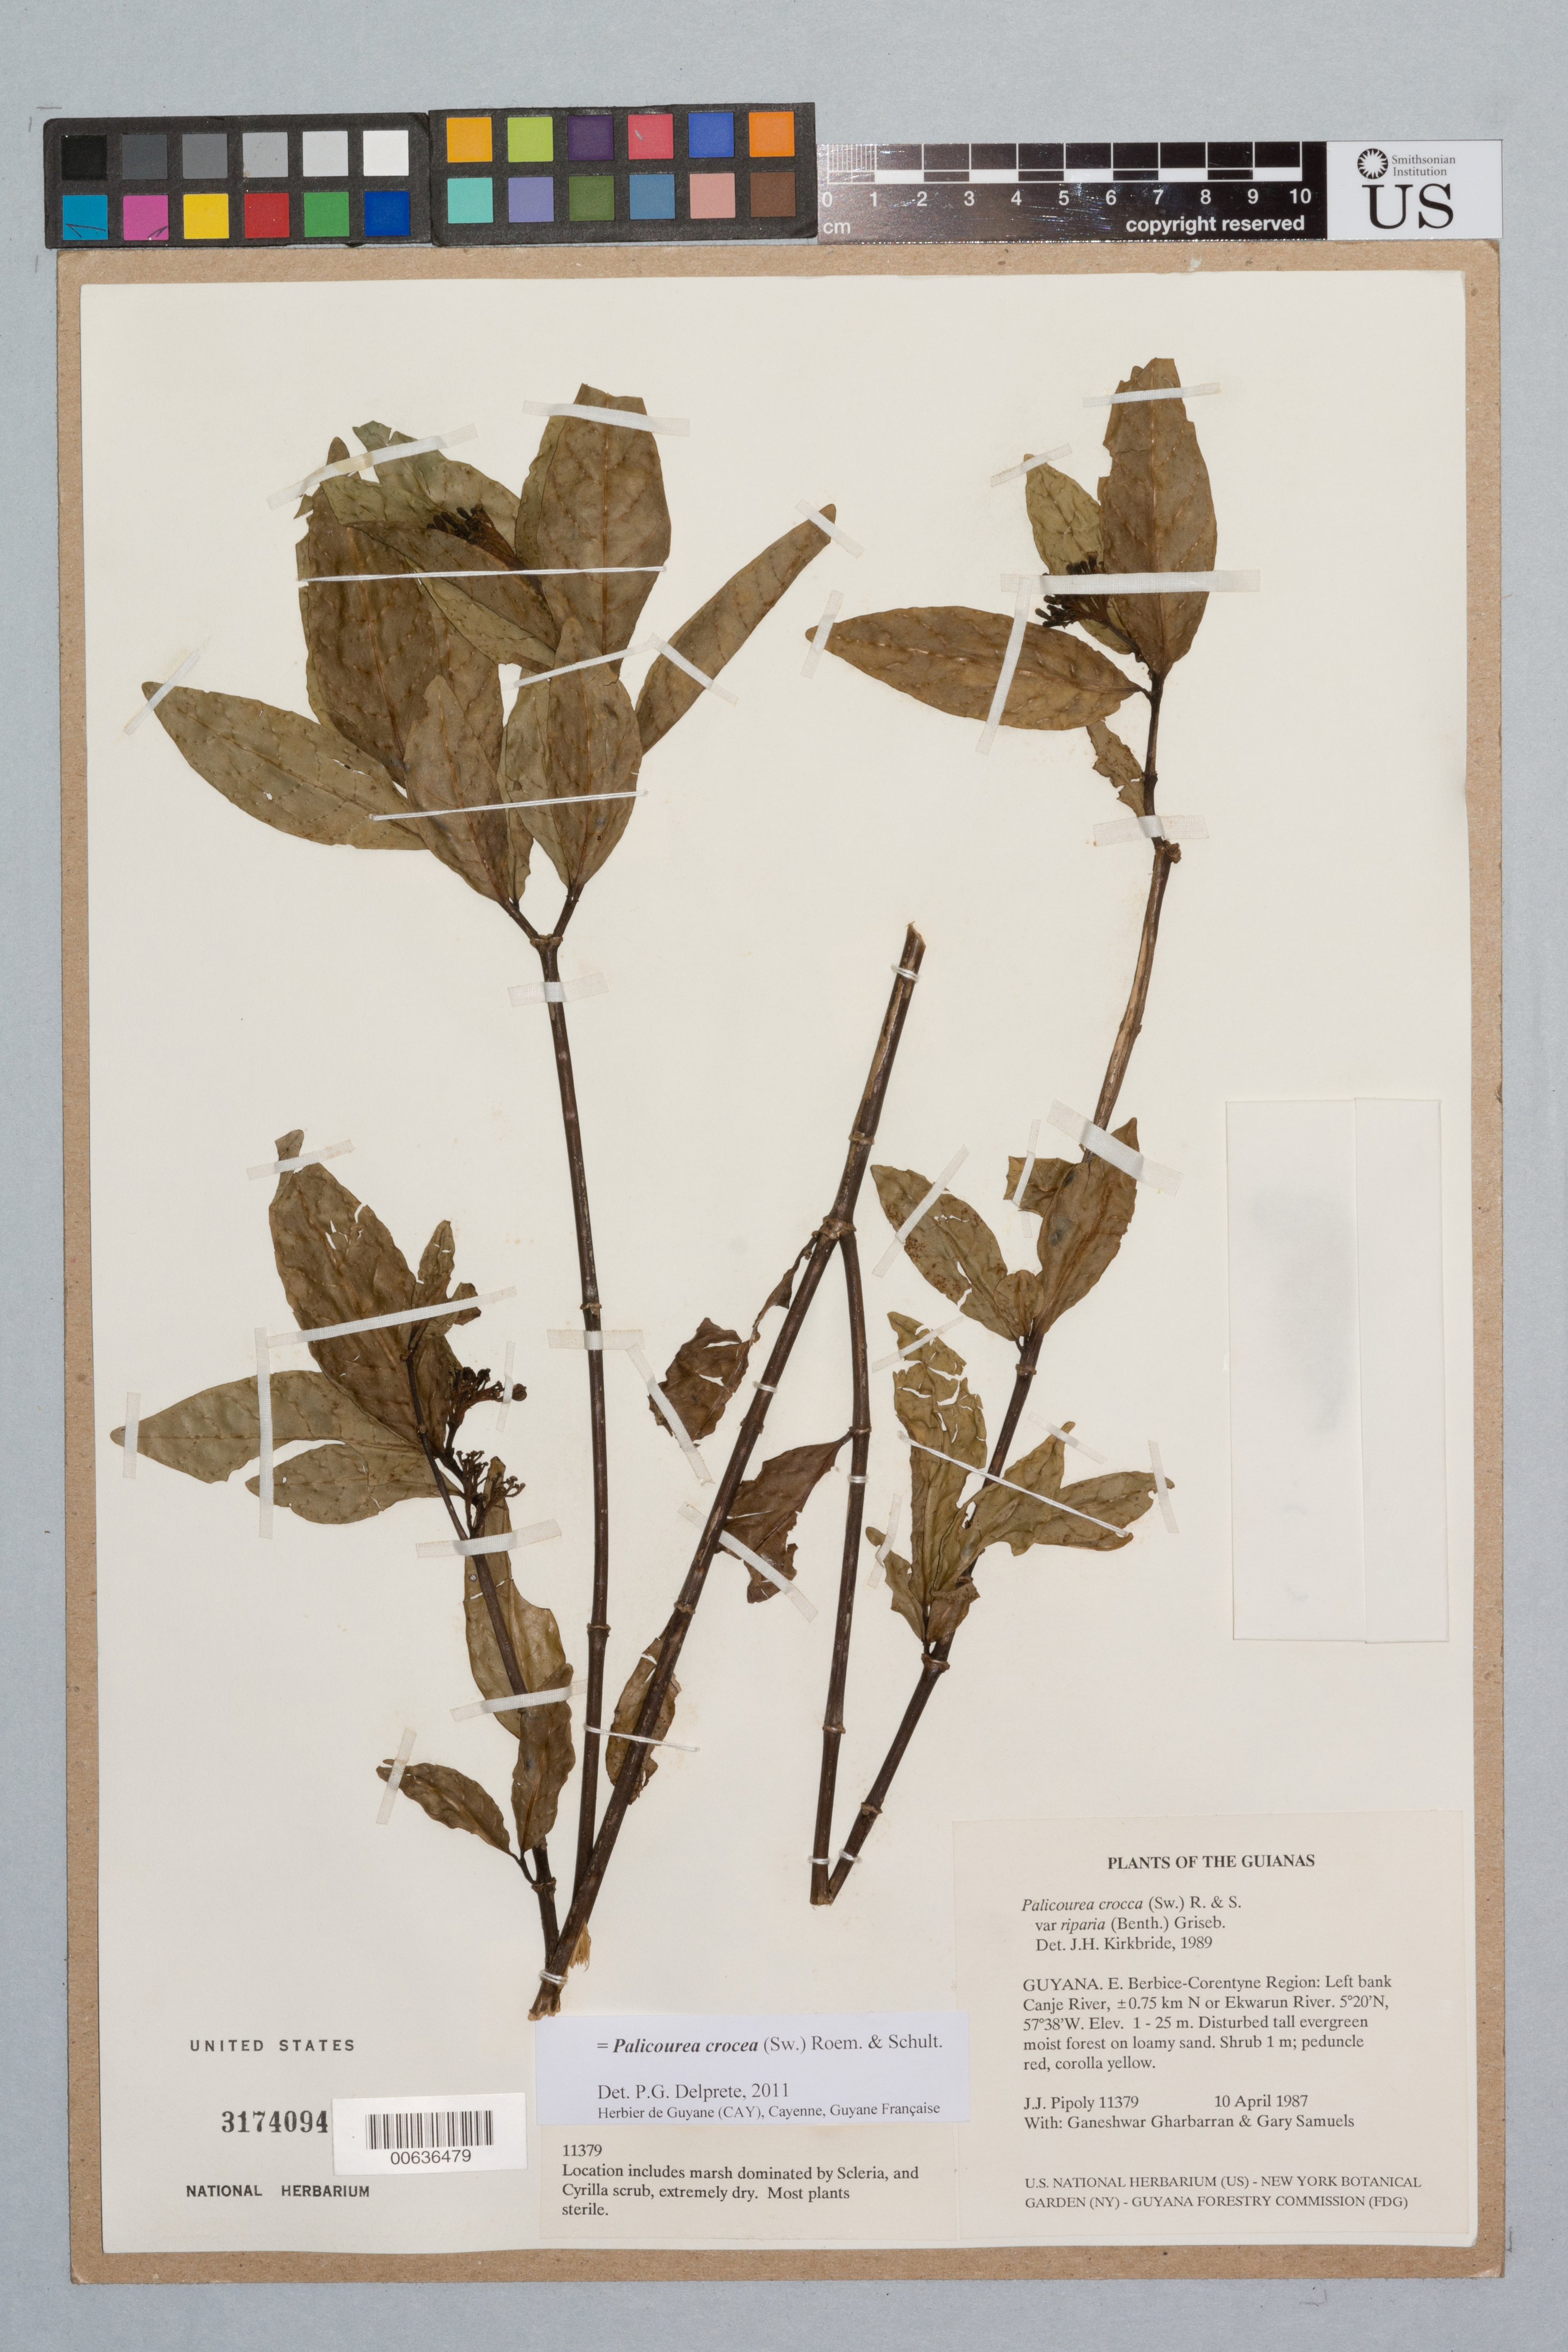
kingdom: Plantae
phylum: Tracheophyta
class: Magnoliopsida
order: Gentianales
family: Rubiaceae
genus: Palicourea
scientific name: Palicourea crocea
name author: (Sw.) Schult.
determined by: Delprete, P. G., Herb. de Guyane Cay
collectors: J. J. Pipoly, G. Gharbarran & G. Samuels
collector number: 11379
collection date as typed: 10 April 1987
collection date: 1987-04-10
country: Guyana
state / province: E. Berbice-Corentyne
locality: Canje River, ± 0.75 km N of Ekwarun River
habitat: Disturbed tall evergreen moist forest on loamy sand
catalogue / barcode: US 3174094